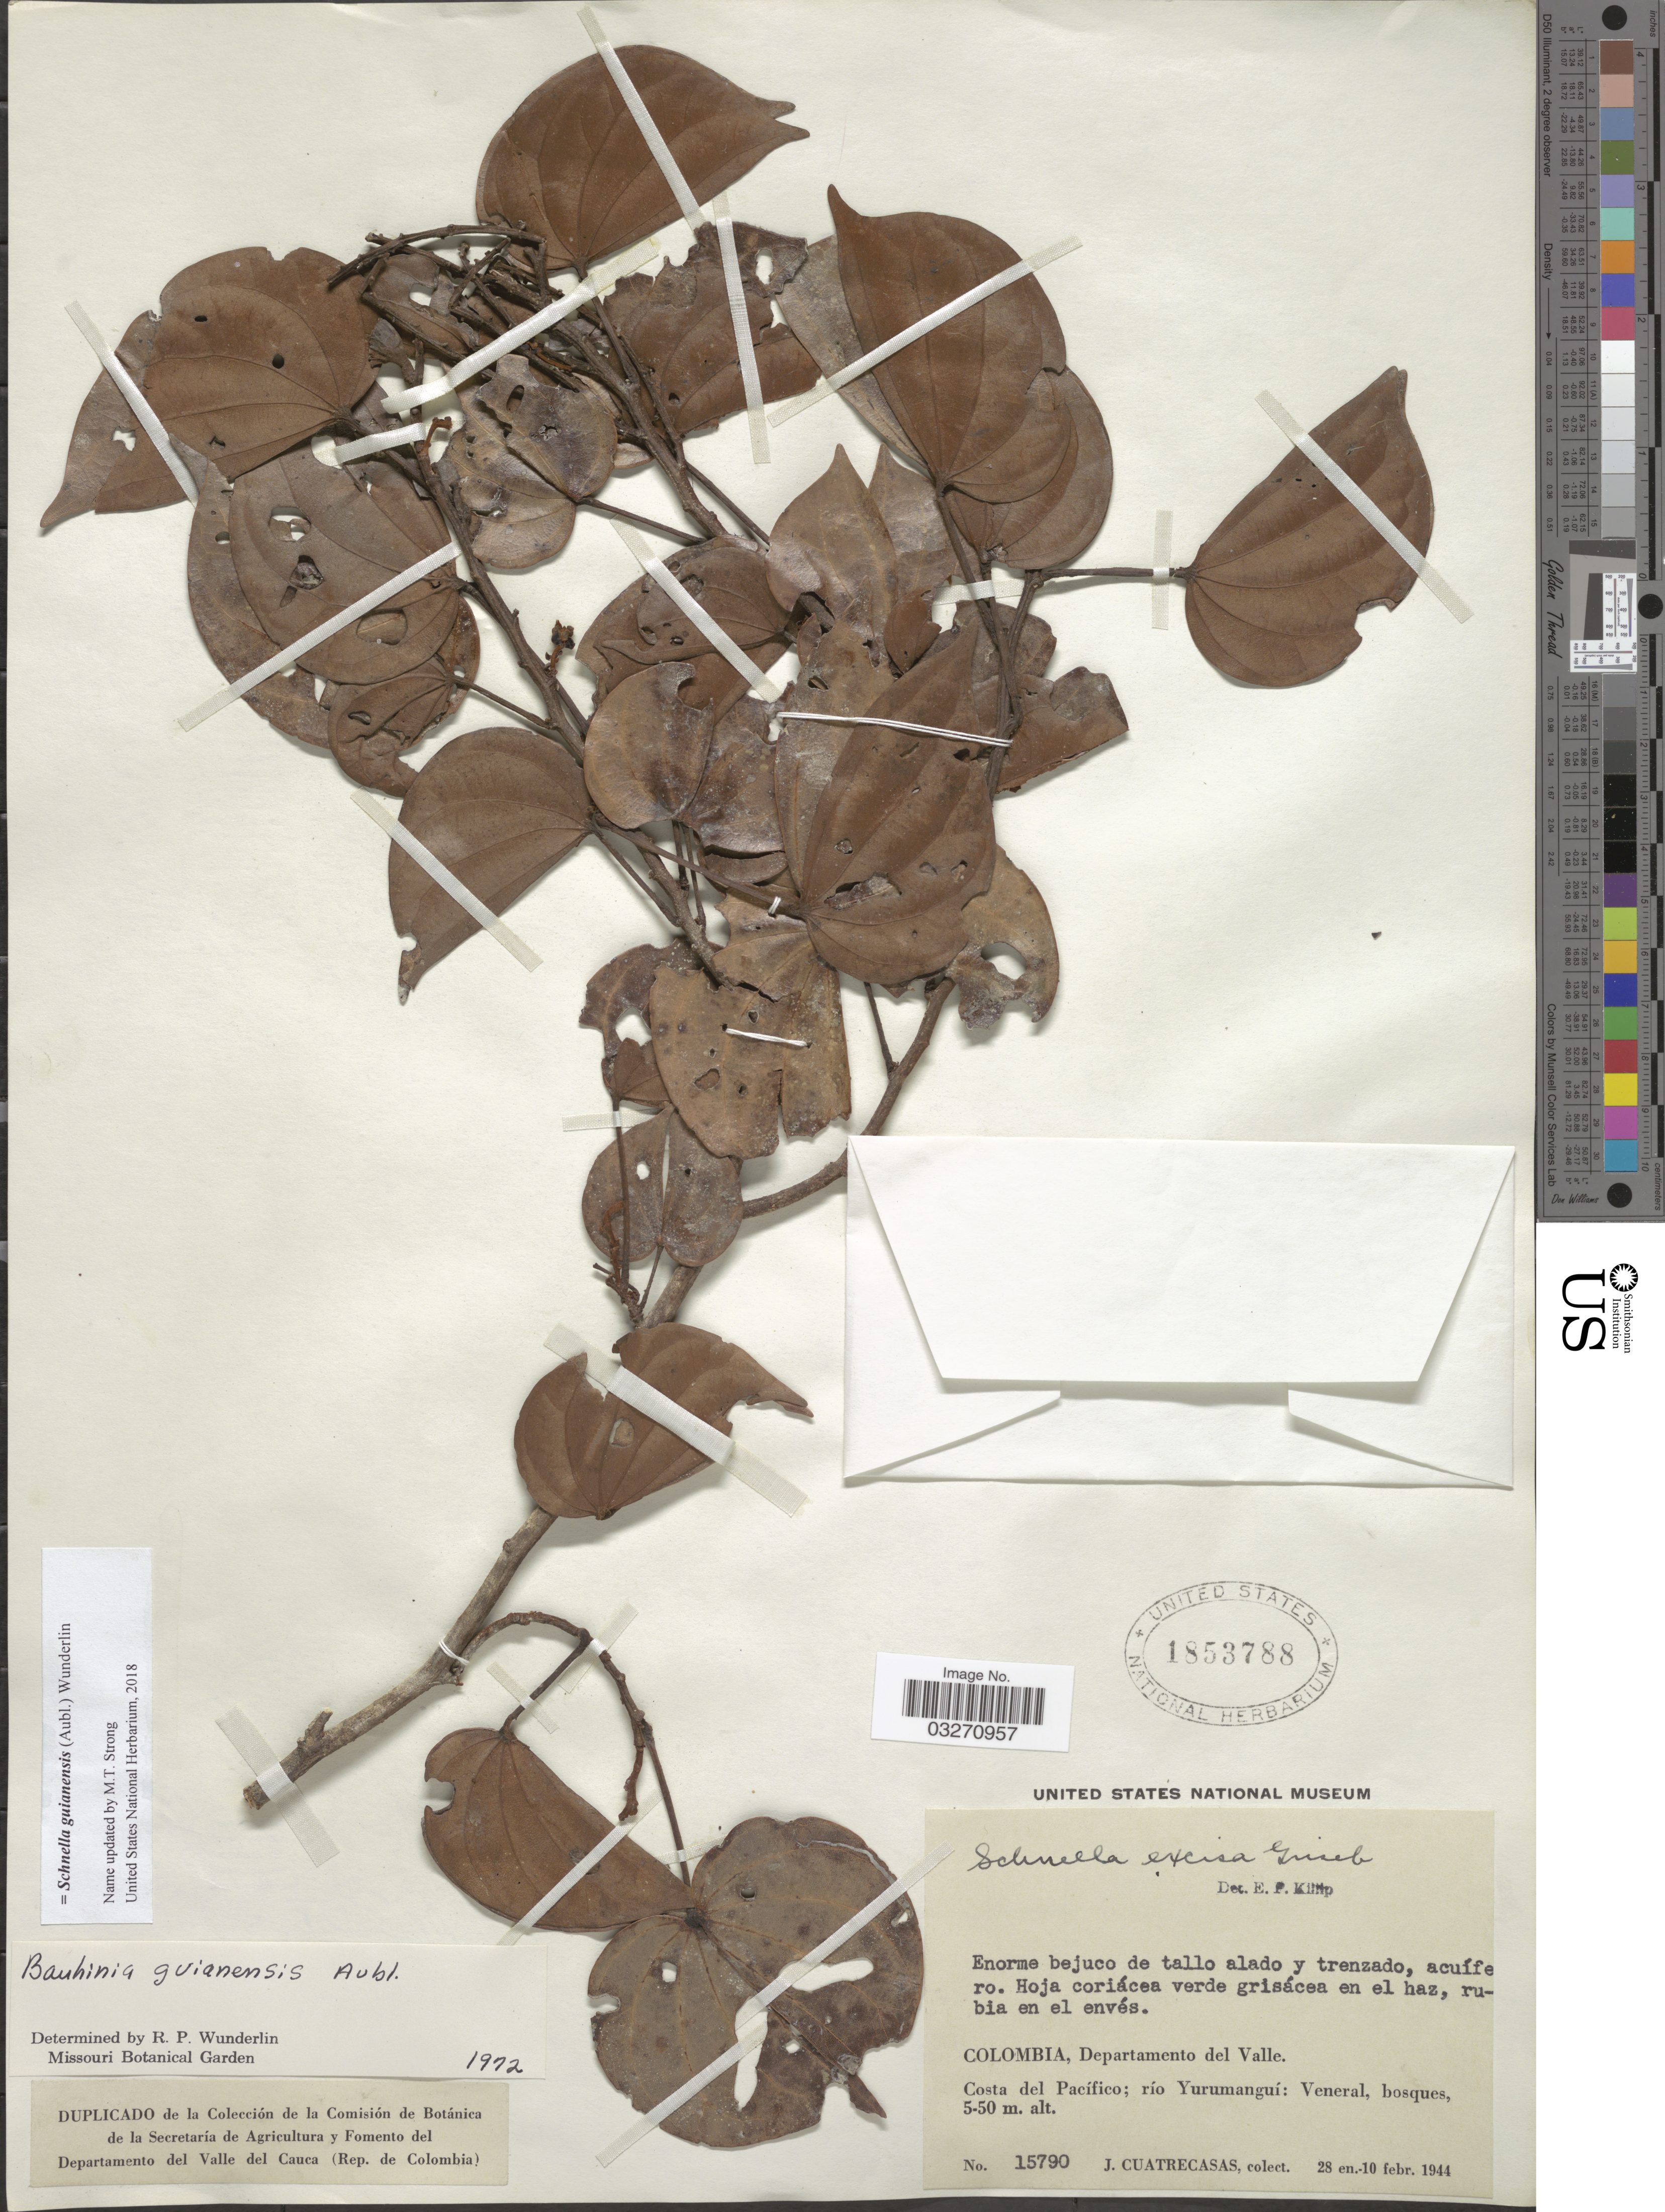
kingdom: Plantae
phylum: Tracheophyta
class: Magnoliopsida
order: Fabales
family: Fabaceae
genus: Schnella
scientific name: Schnella guianensis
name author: (Aubl.) Wunderlin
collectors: J. Cuatrecasas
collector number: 15790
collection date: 1944-01-28/1944-02-10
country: Colombia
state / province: Valle del Cauca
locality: Departamento del Valle, Costa del Pacífico; río Yurumanguí: Veneral.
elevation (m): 5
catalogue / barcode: US 1853788